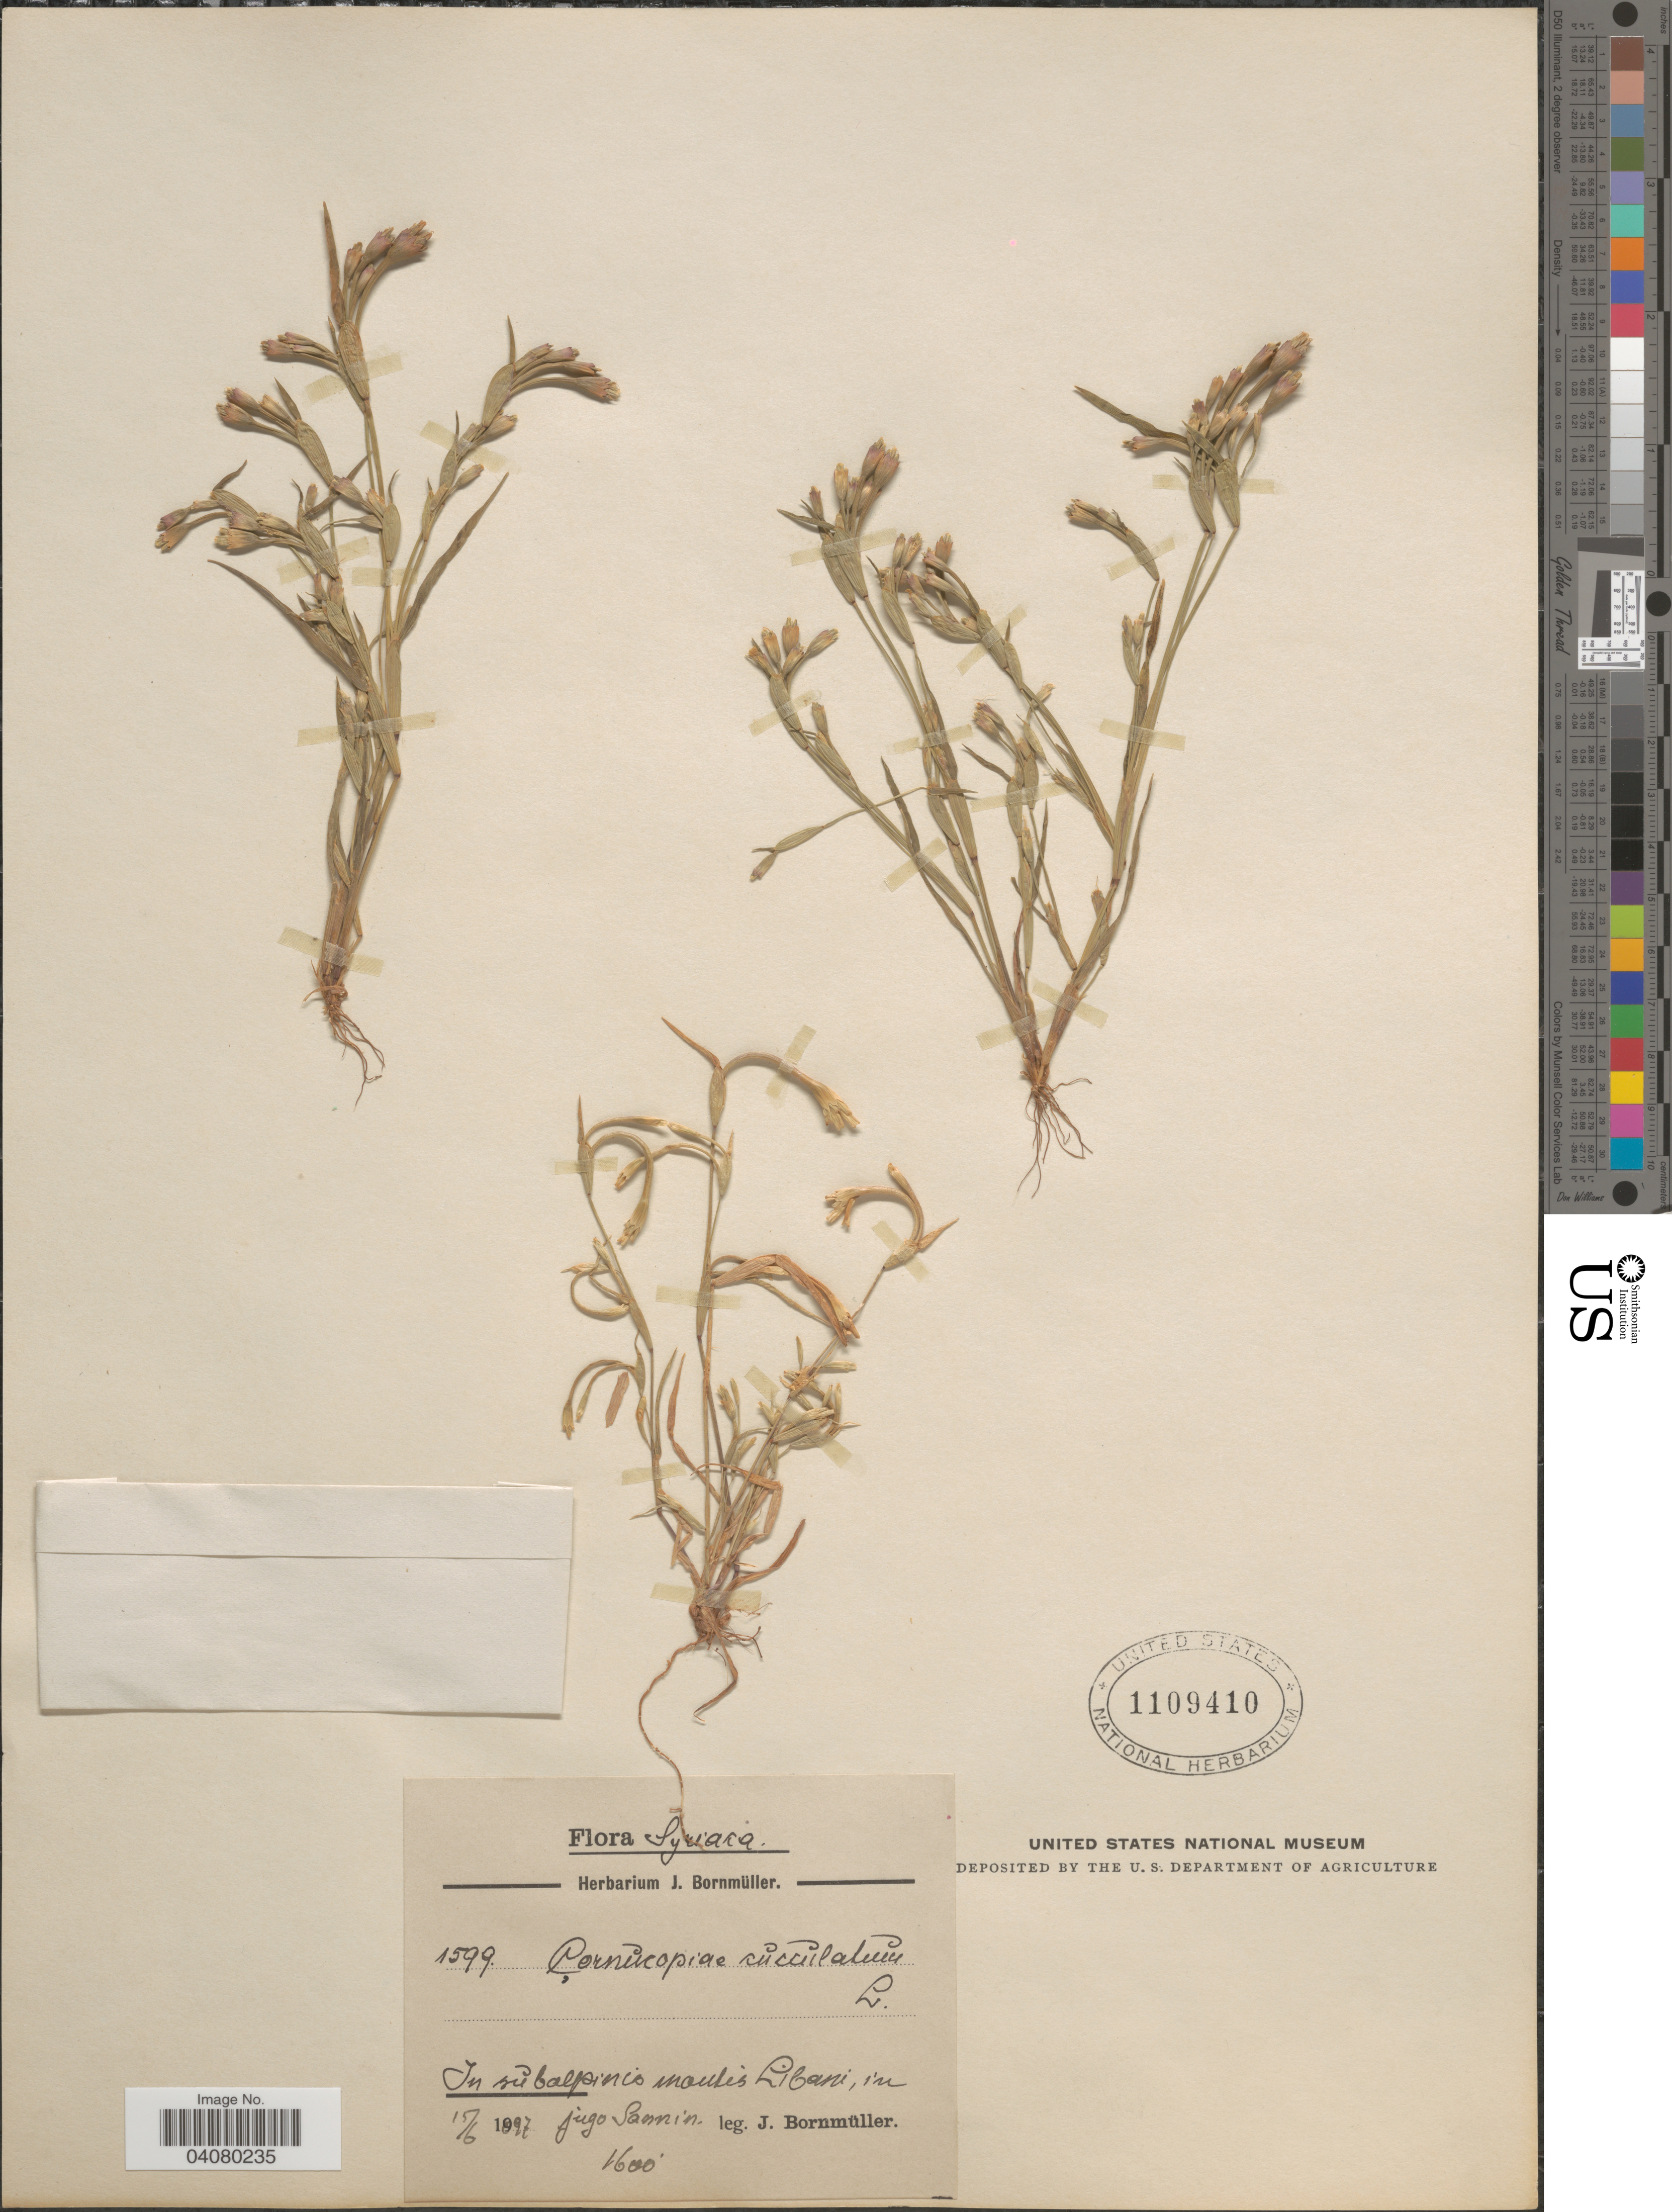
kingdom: Plantae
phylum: Tracheophyta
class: Liliopsida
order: Poales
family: Poaceae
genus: Cornucopiae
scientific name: Cornucopiae cucullatum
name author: L.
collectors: J. Bornmüller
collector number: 1599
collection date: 1897-06-15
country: Syria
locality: Syriaca. In subalpinis montes Libani, in jugo Sannin.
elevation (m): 488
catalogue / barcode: US 1109410